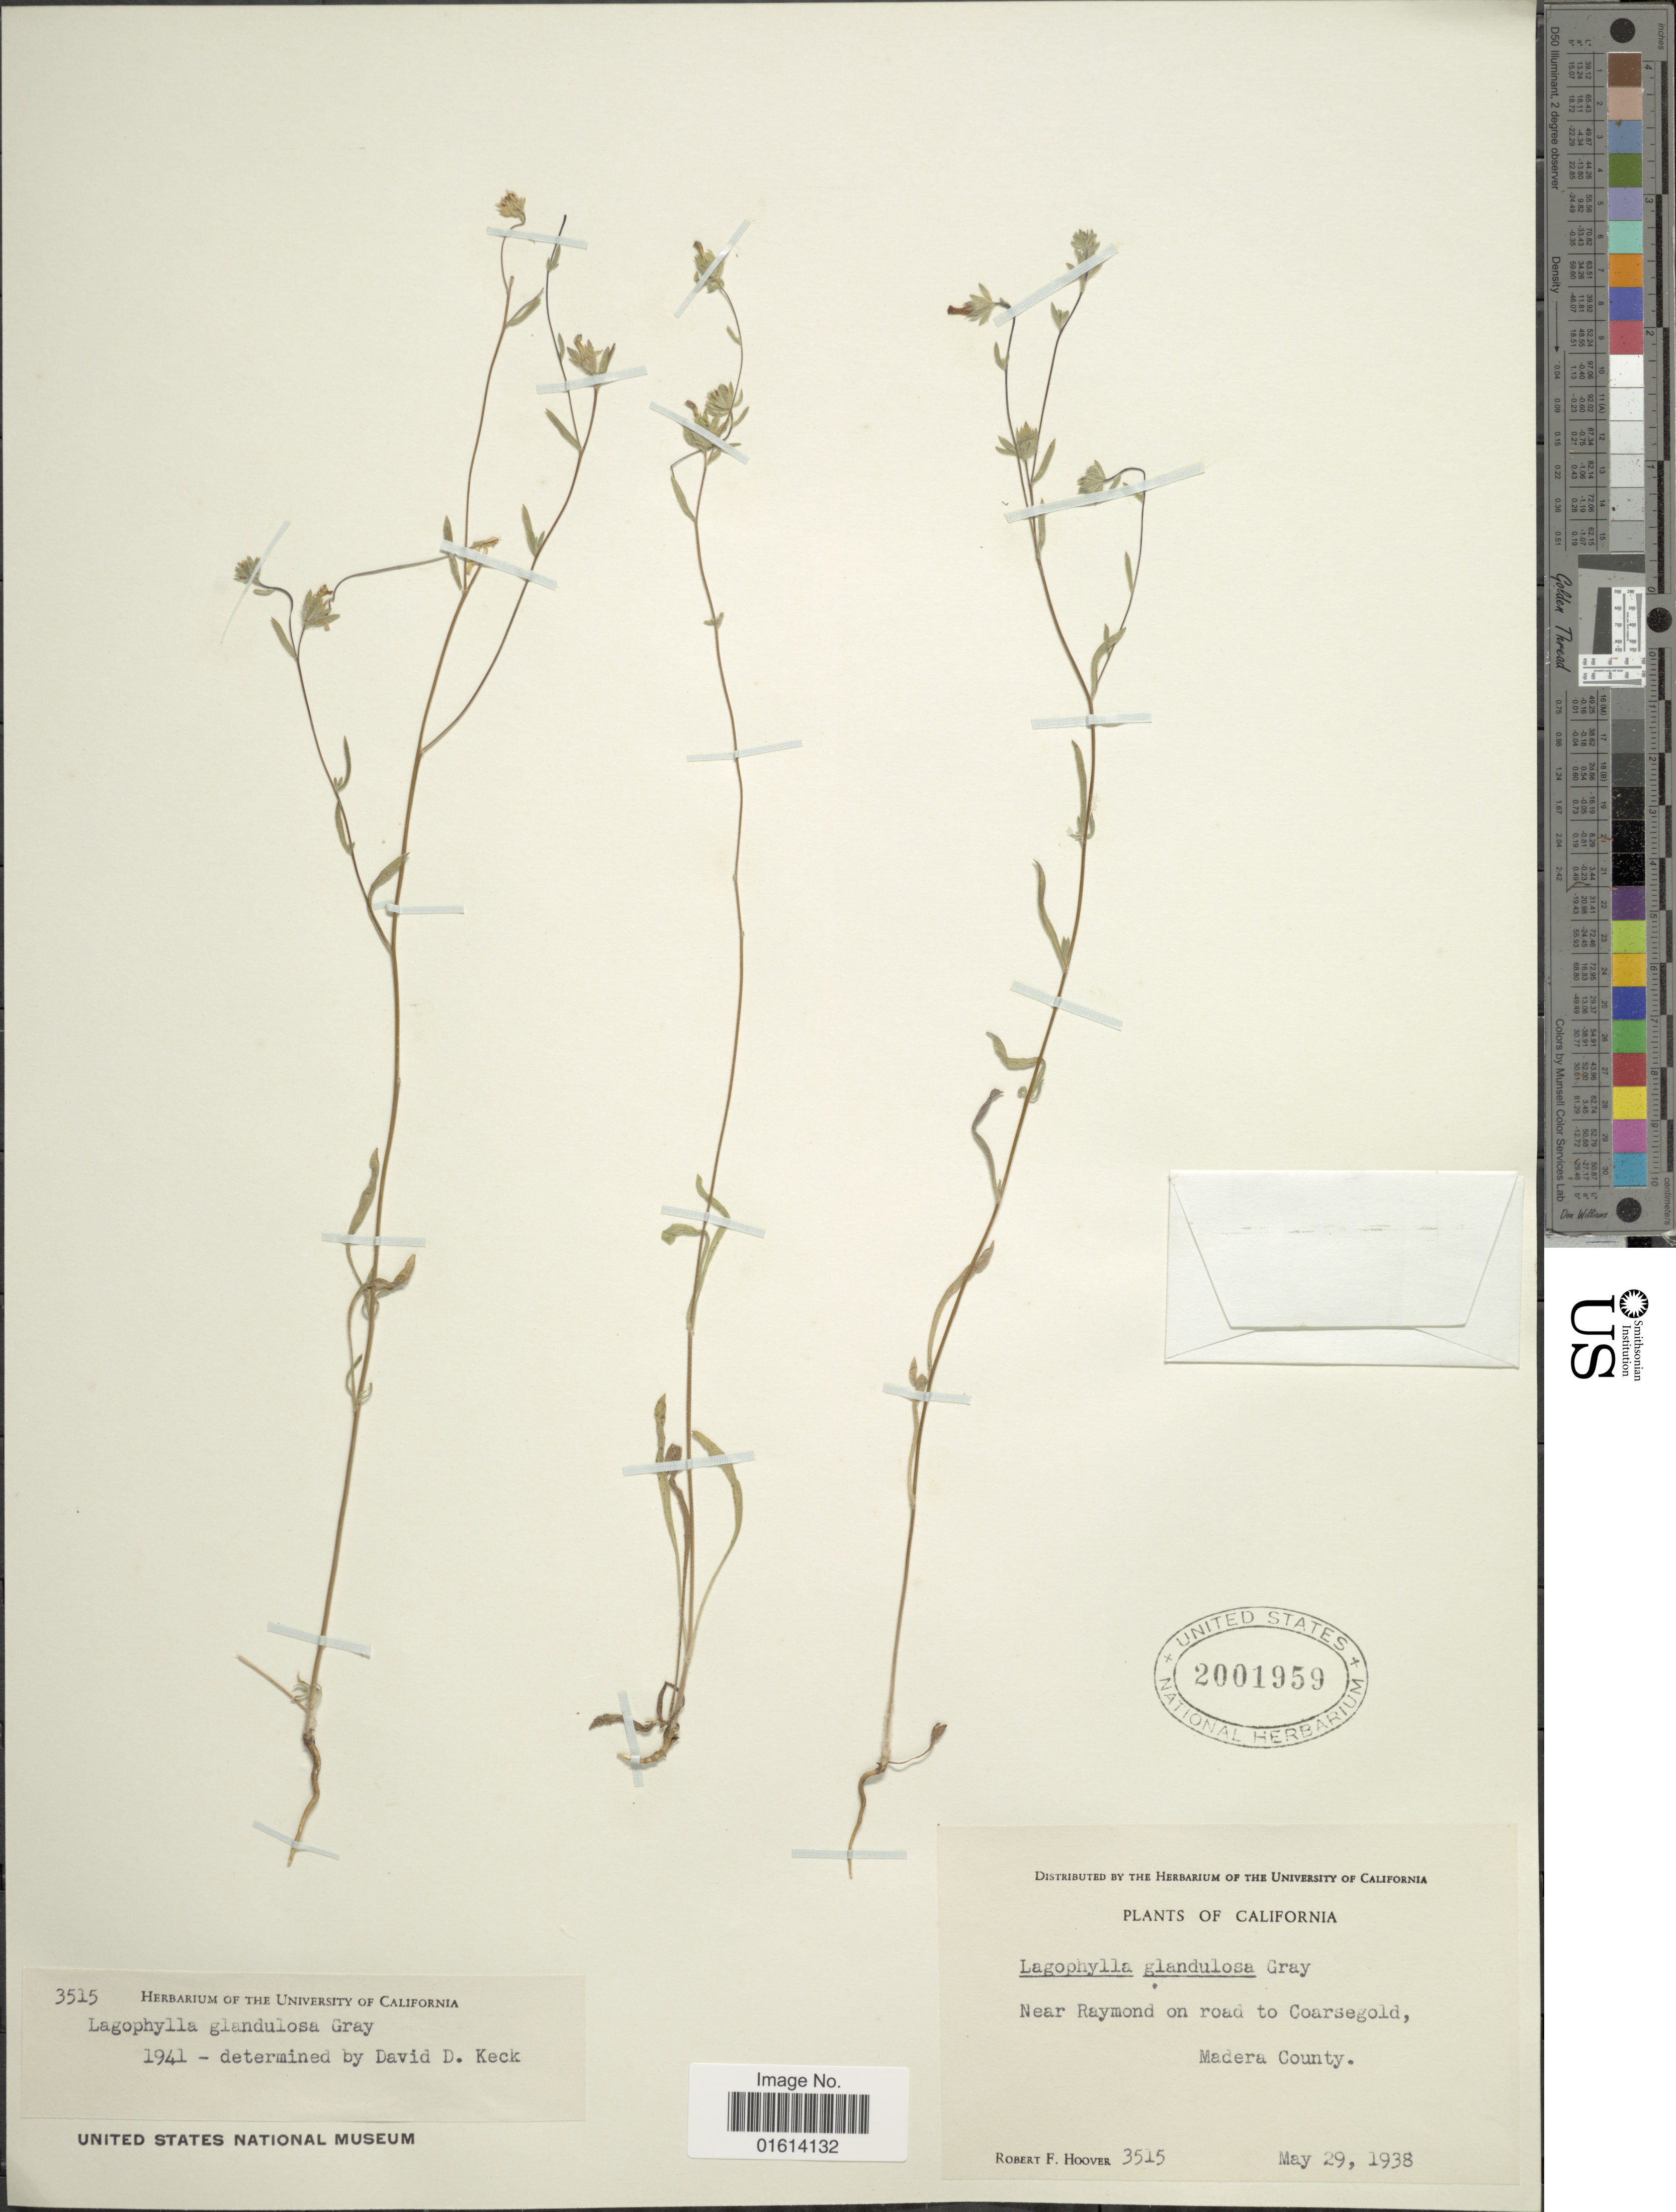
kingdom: Plantae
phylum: Tracheophyta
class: Magnoliopsida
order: Asterales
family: Asteraceae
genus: Lagophylla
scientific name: Lagophylla glandulosa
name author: A. Gray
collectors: R. F. Hoover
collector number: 3515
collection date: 1938-05-29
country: United States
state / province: California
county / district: Madera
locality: Near Raymond on road to Coarsegold, Madera County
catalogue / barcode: US 2001959